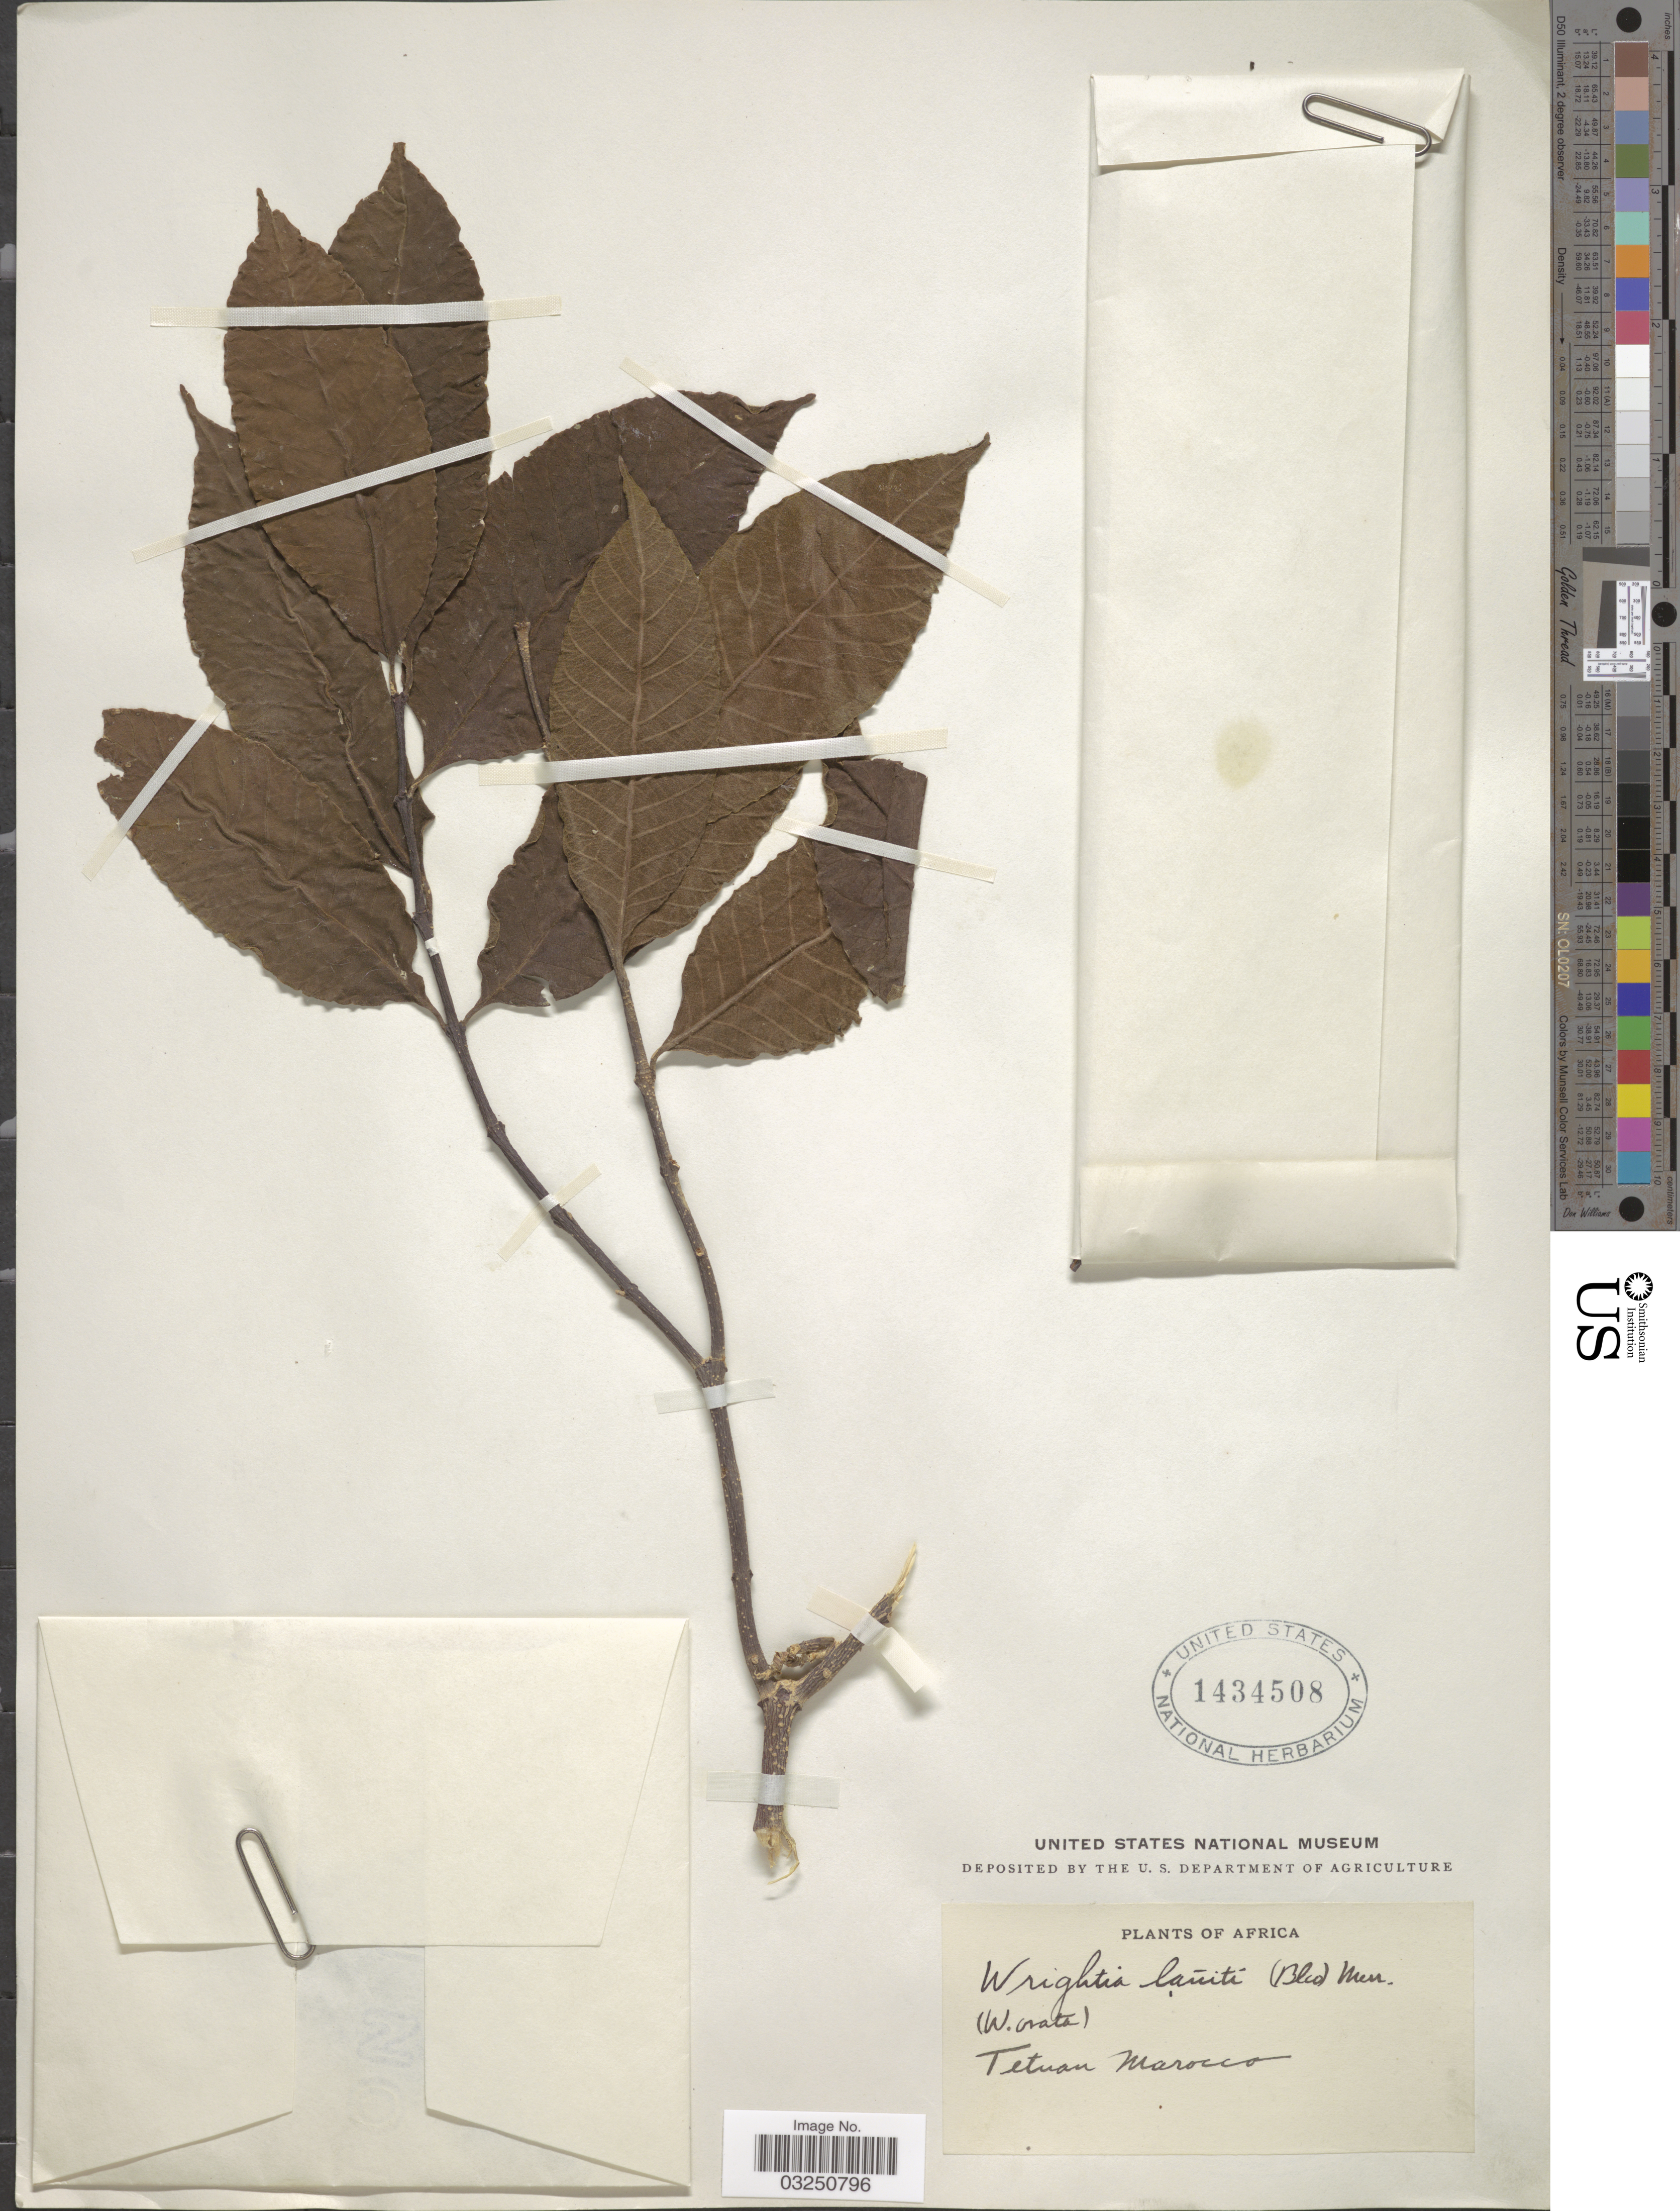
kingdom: Plantae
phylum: Tracheophyta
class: Magnoliopsida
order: Gentianales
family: Apocynaceae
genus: Wrightia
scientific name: Wrightia laniti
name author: (Blanco) Merr.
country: Morocco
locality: Tetuan.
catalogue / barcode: US 1434508